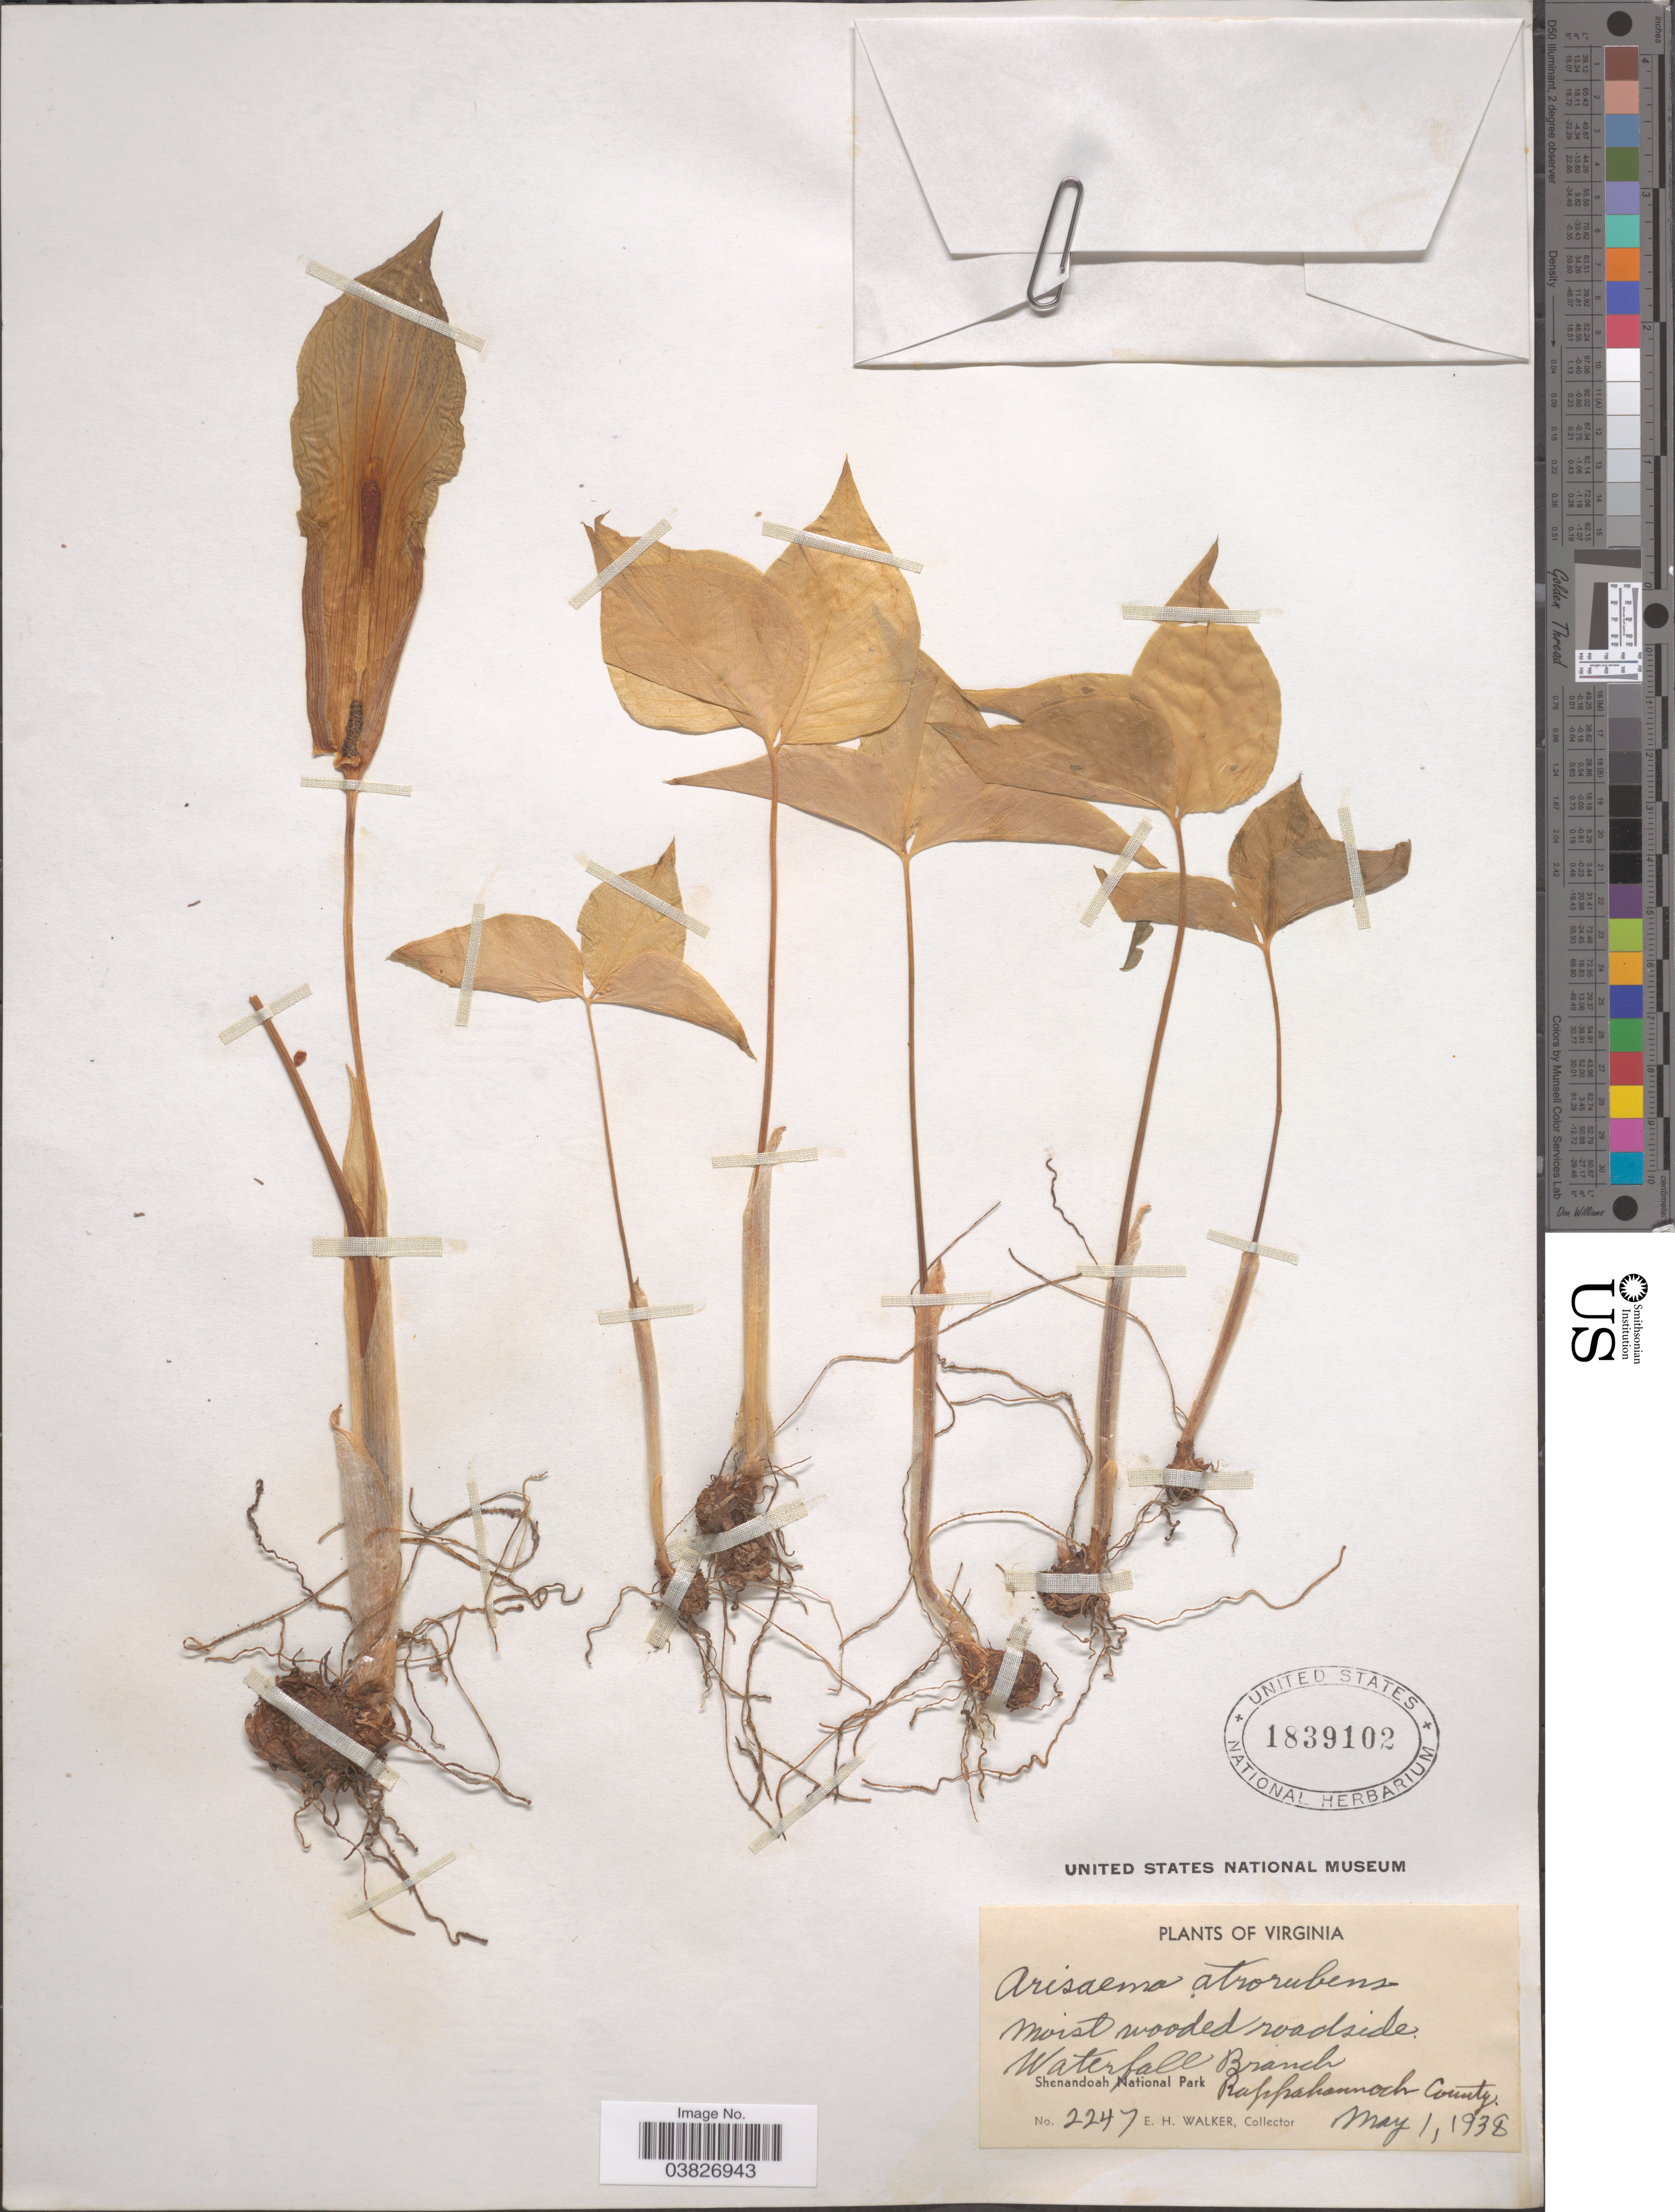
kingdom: Plantae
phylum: Tracheophyta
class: Liliopsida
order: Alismatales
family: Araceae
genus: Arisaema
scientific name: Arisaema atrorubens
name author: (Aiton) Blume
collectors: E. H. Walker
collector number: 2247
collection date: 1938-05-01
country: United States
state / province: Virginia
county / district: Rappahannock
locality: Waterfall Branch. Shenandoah National Park. Rappahannock County.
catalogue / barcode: US 1839102